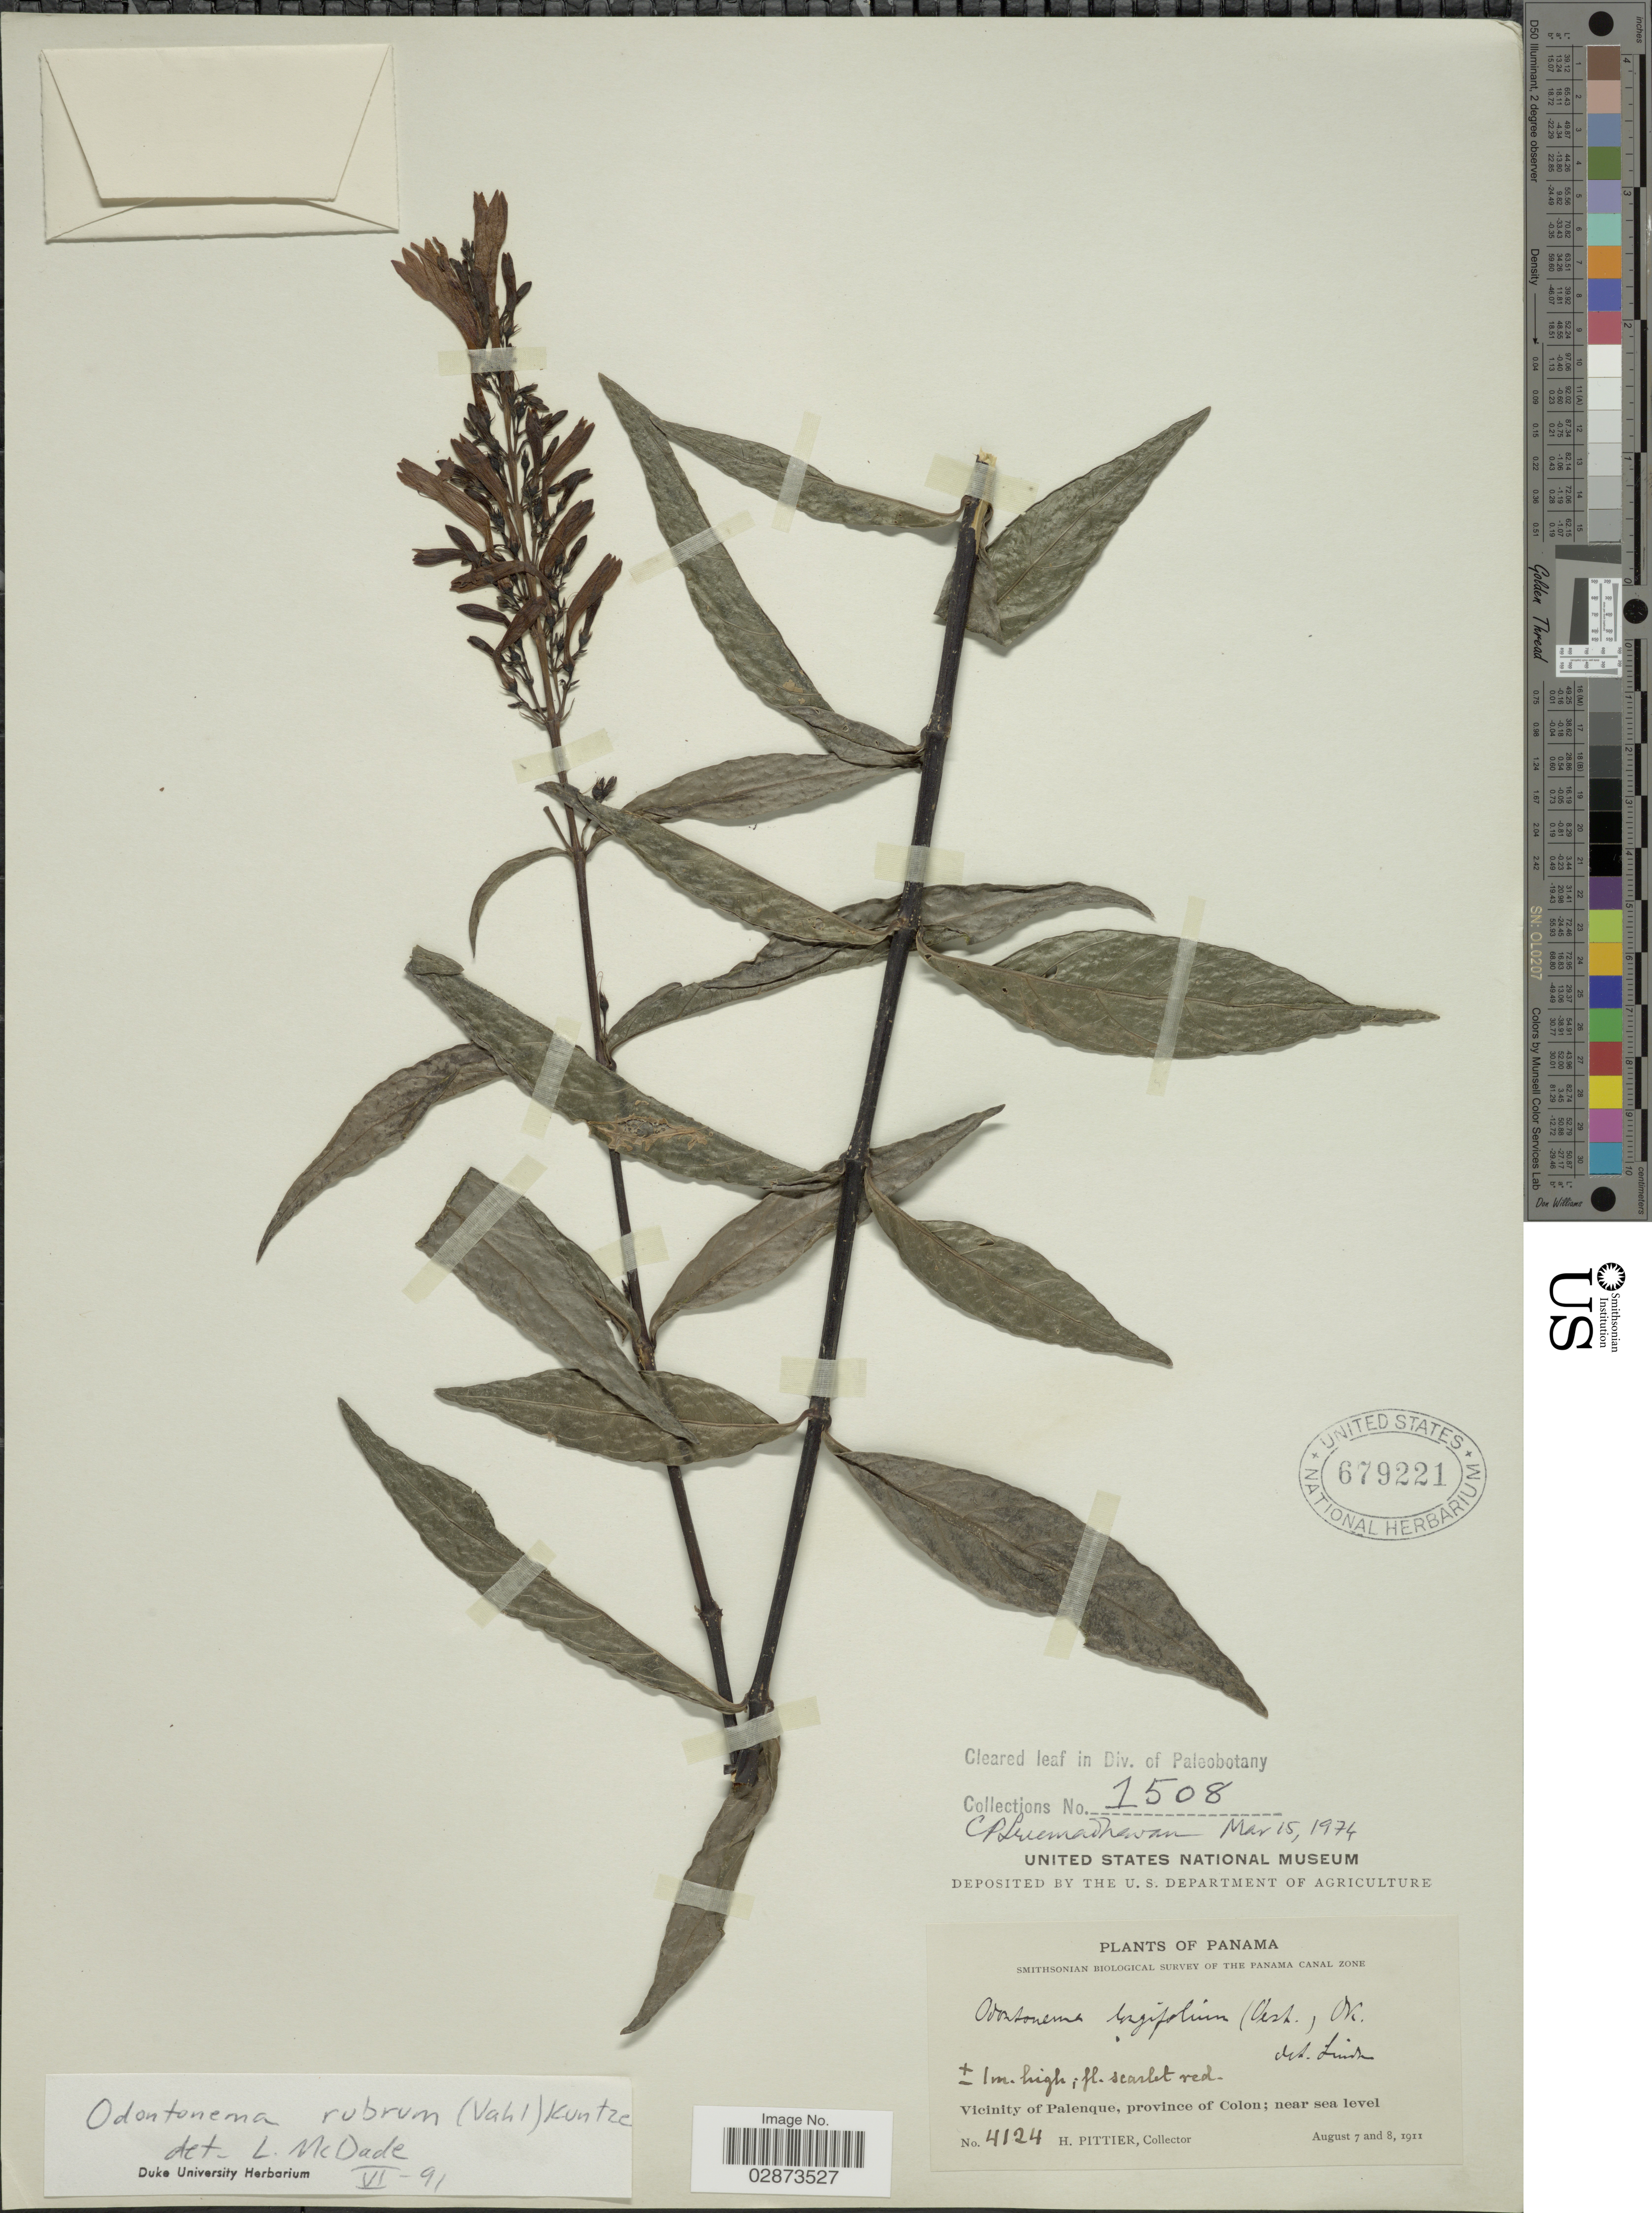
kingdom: Plantae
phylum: Tracheophyta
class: Magnoliopsida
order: Lamiales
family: Acanthaceae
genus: Odontonema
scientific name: Odontonema rubrum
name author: (Vahl) Kuntze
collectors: H. F. Pittier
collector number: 4124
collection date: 1911-08-07/1911-08-08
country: Panama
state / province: Colón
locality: Vicinity of Palenque, province of Colon.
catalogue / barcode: US 679221